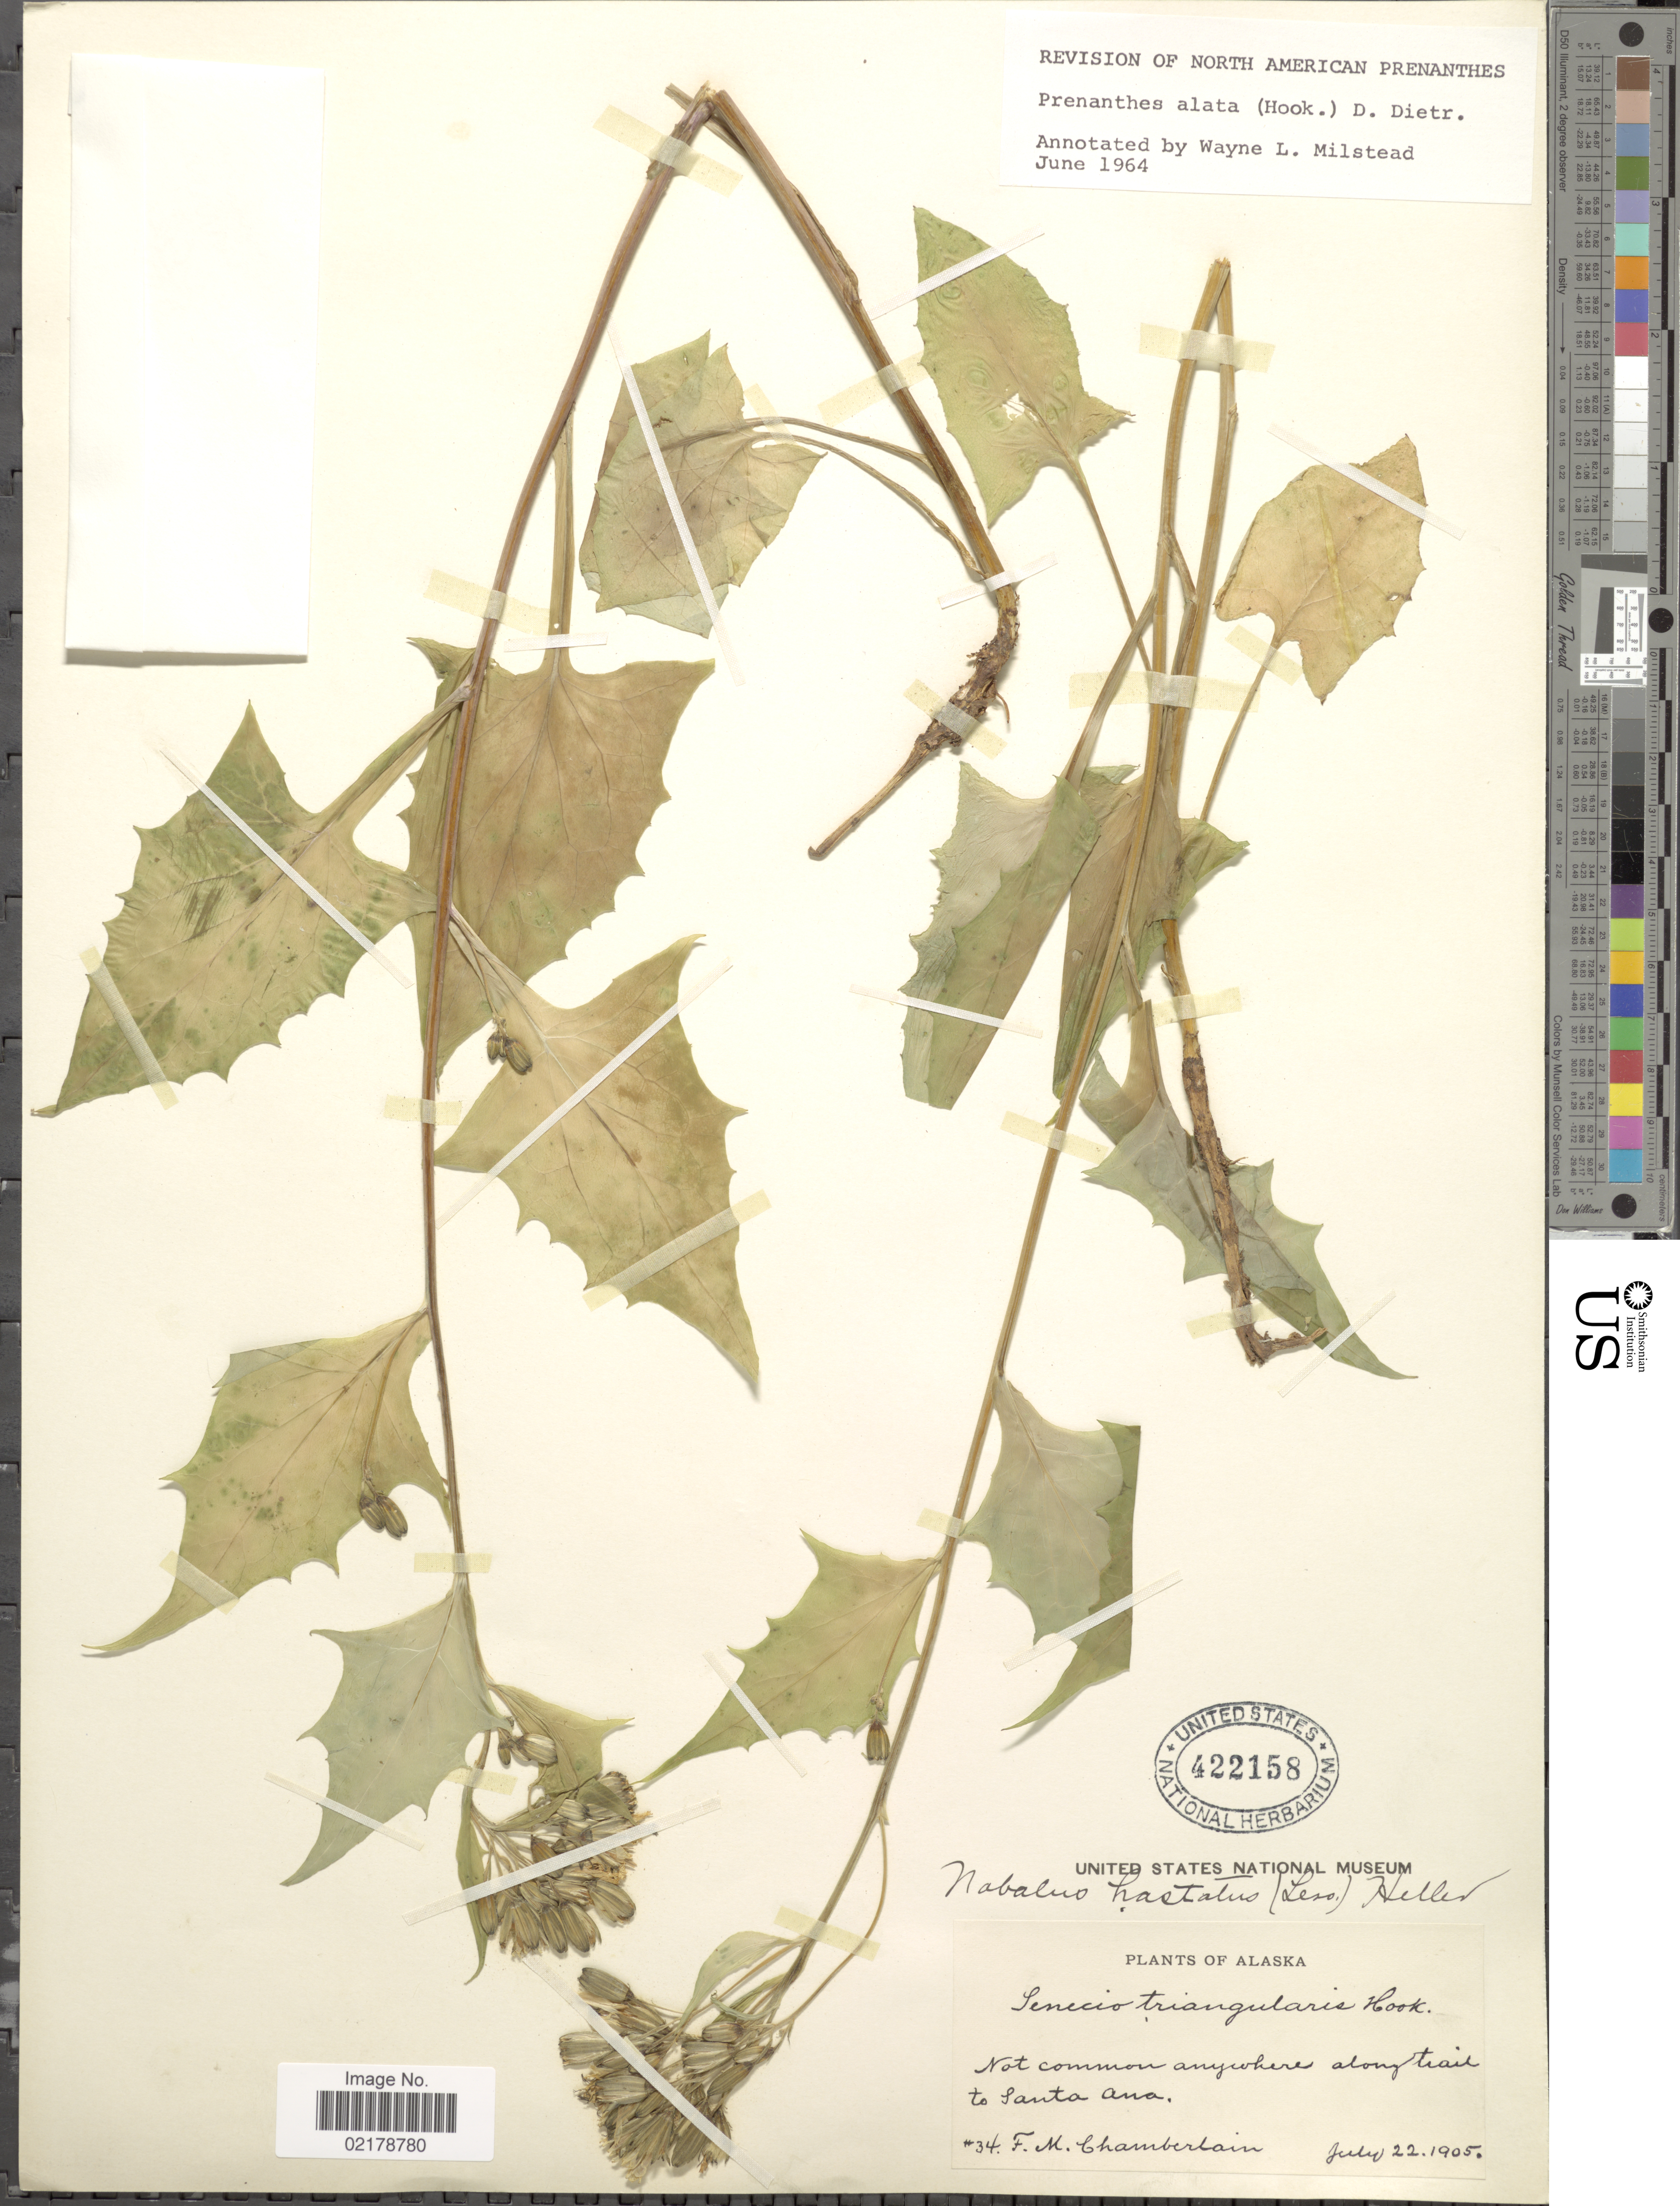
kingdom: Plantae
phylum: Tracheophyta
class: Magnoliopsida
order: Asterales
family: Asteraceae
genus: Nabalus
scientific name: Nabalus alatus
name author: Hook.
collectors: F. Chamberlain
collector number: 34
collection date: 1905-07-22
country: United States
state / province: Alaska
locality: Not common anywhere along trail to Santa Ana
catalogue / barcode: US 422158